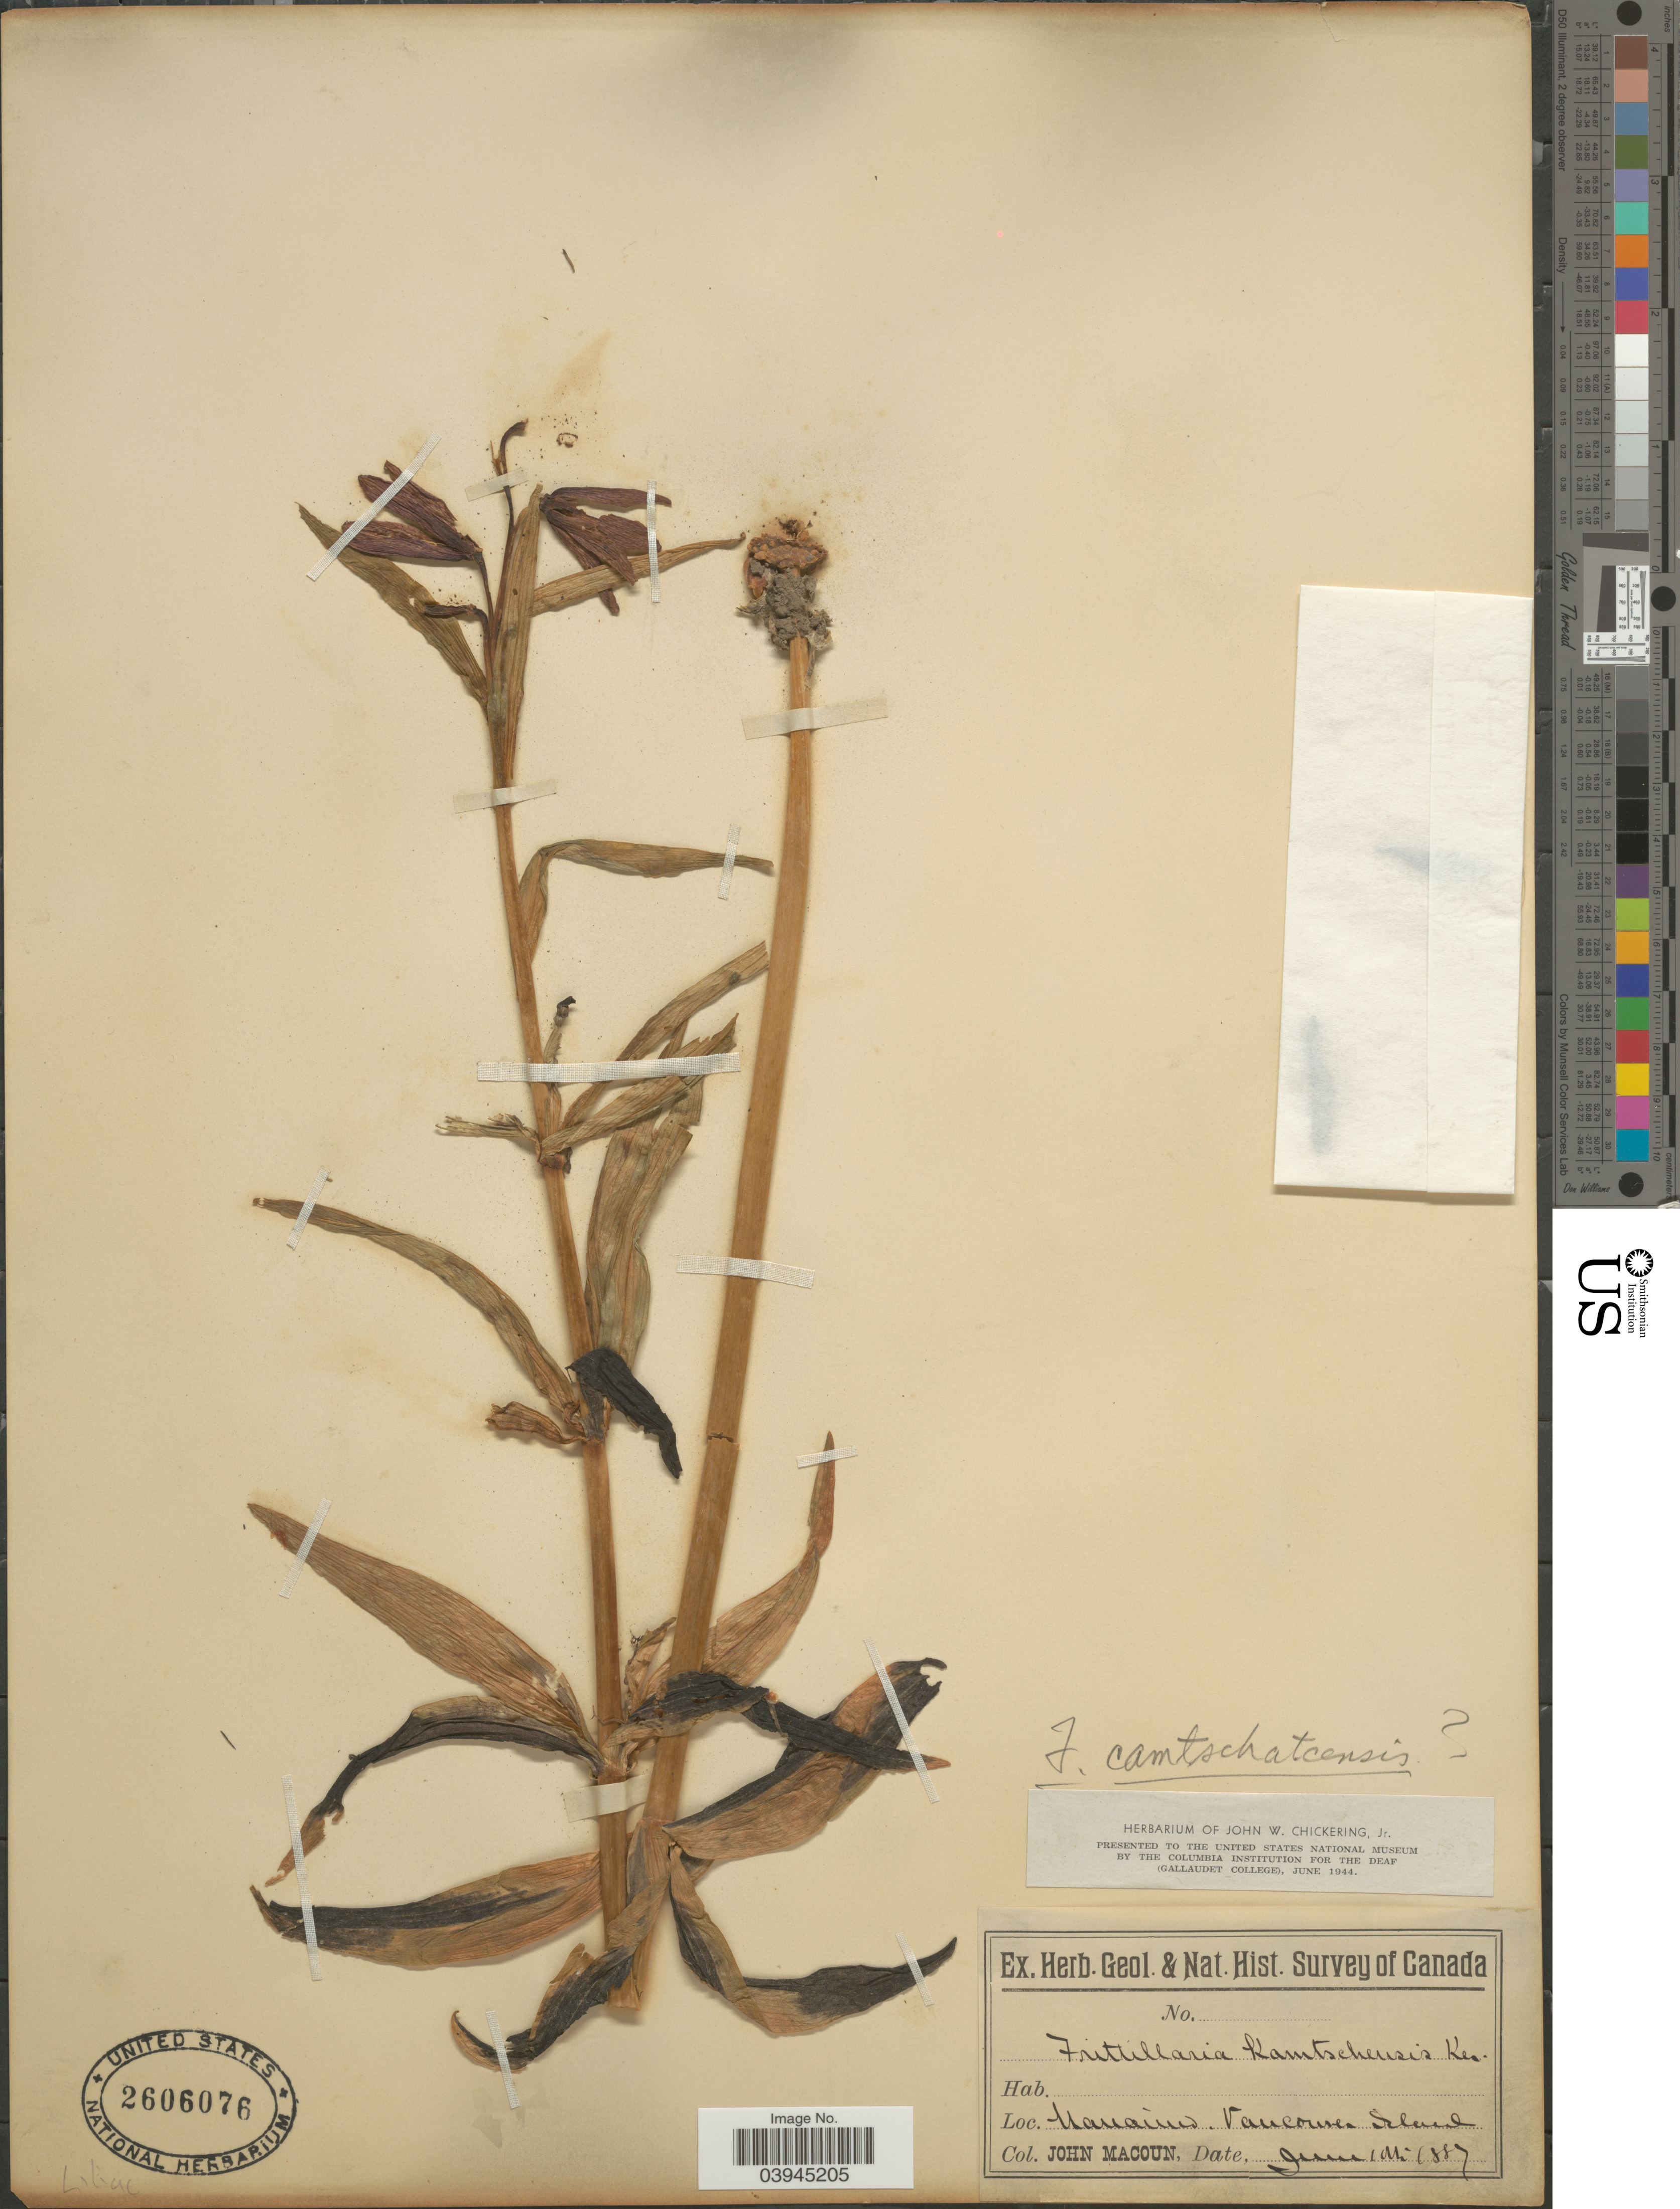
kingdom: Plantae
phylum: Tracheophyta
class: Liliopsida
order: Liliales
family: Liliaceae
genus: Fritillaria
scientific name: Fritillaria camschatcensis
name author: (L.) Ker Gawl.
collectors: J. Macoun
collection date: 1887-06-10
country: Canada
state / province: British Columbia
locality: Nanaimo. Vancouver Island.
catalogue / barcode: US 2606076